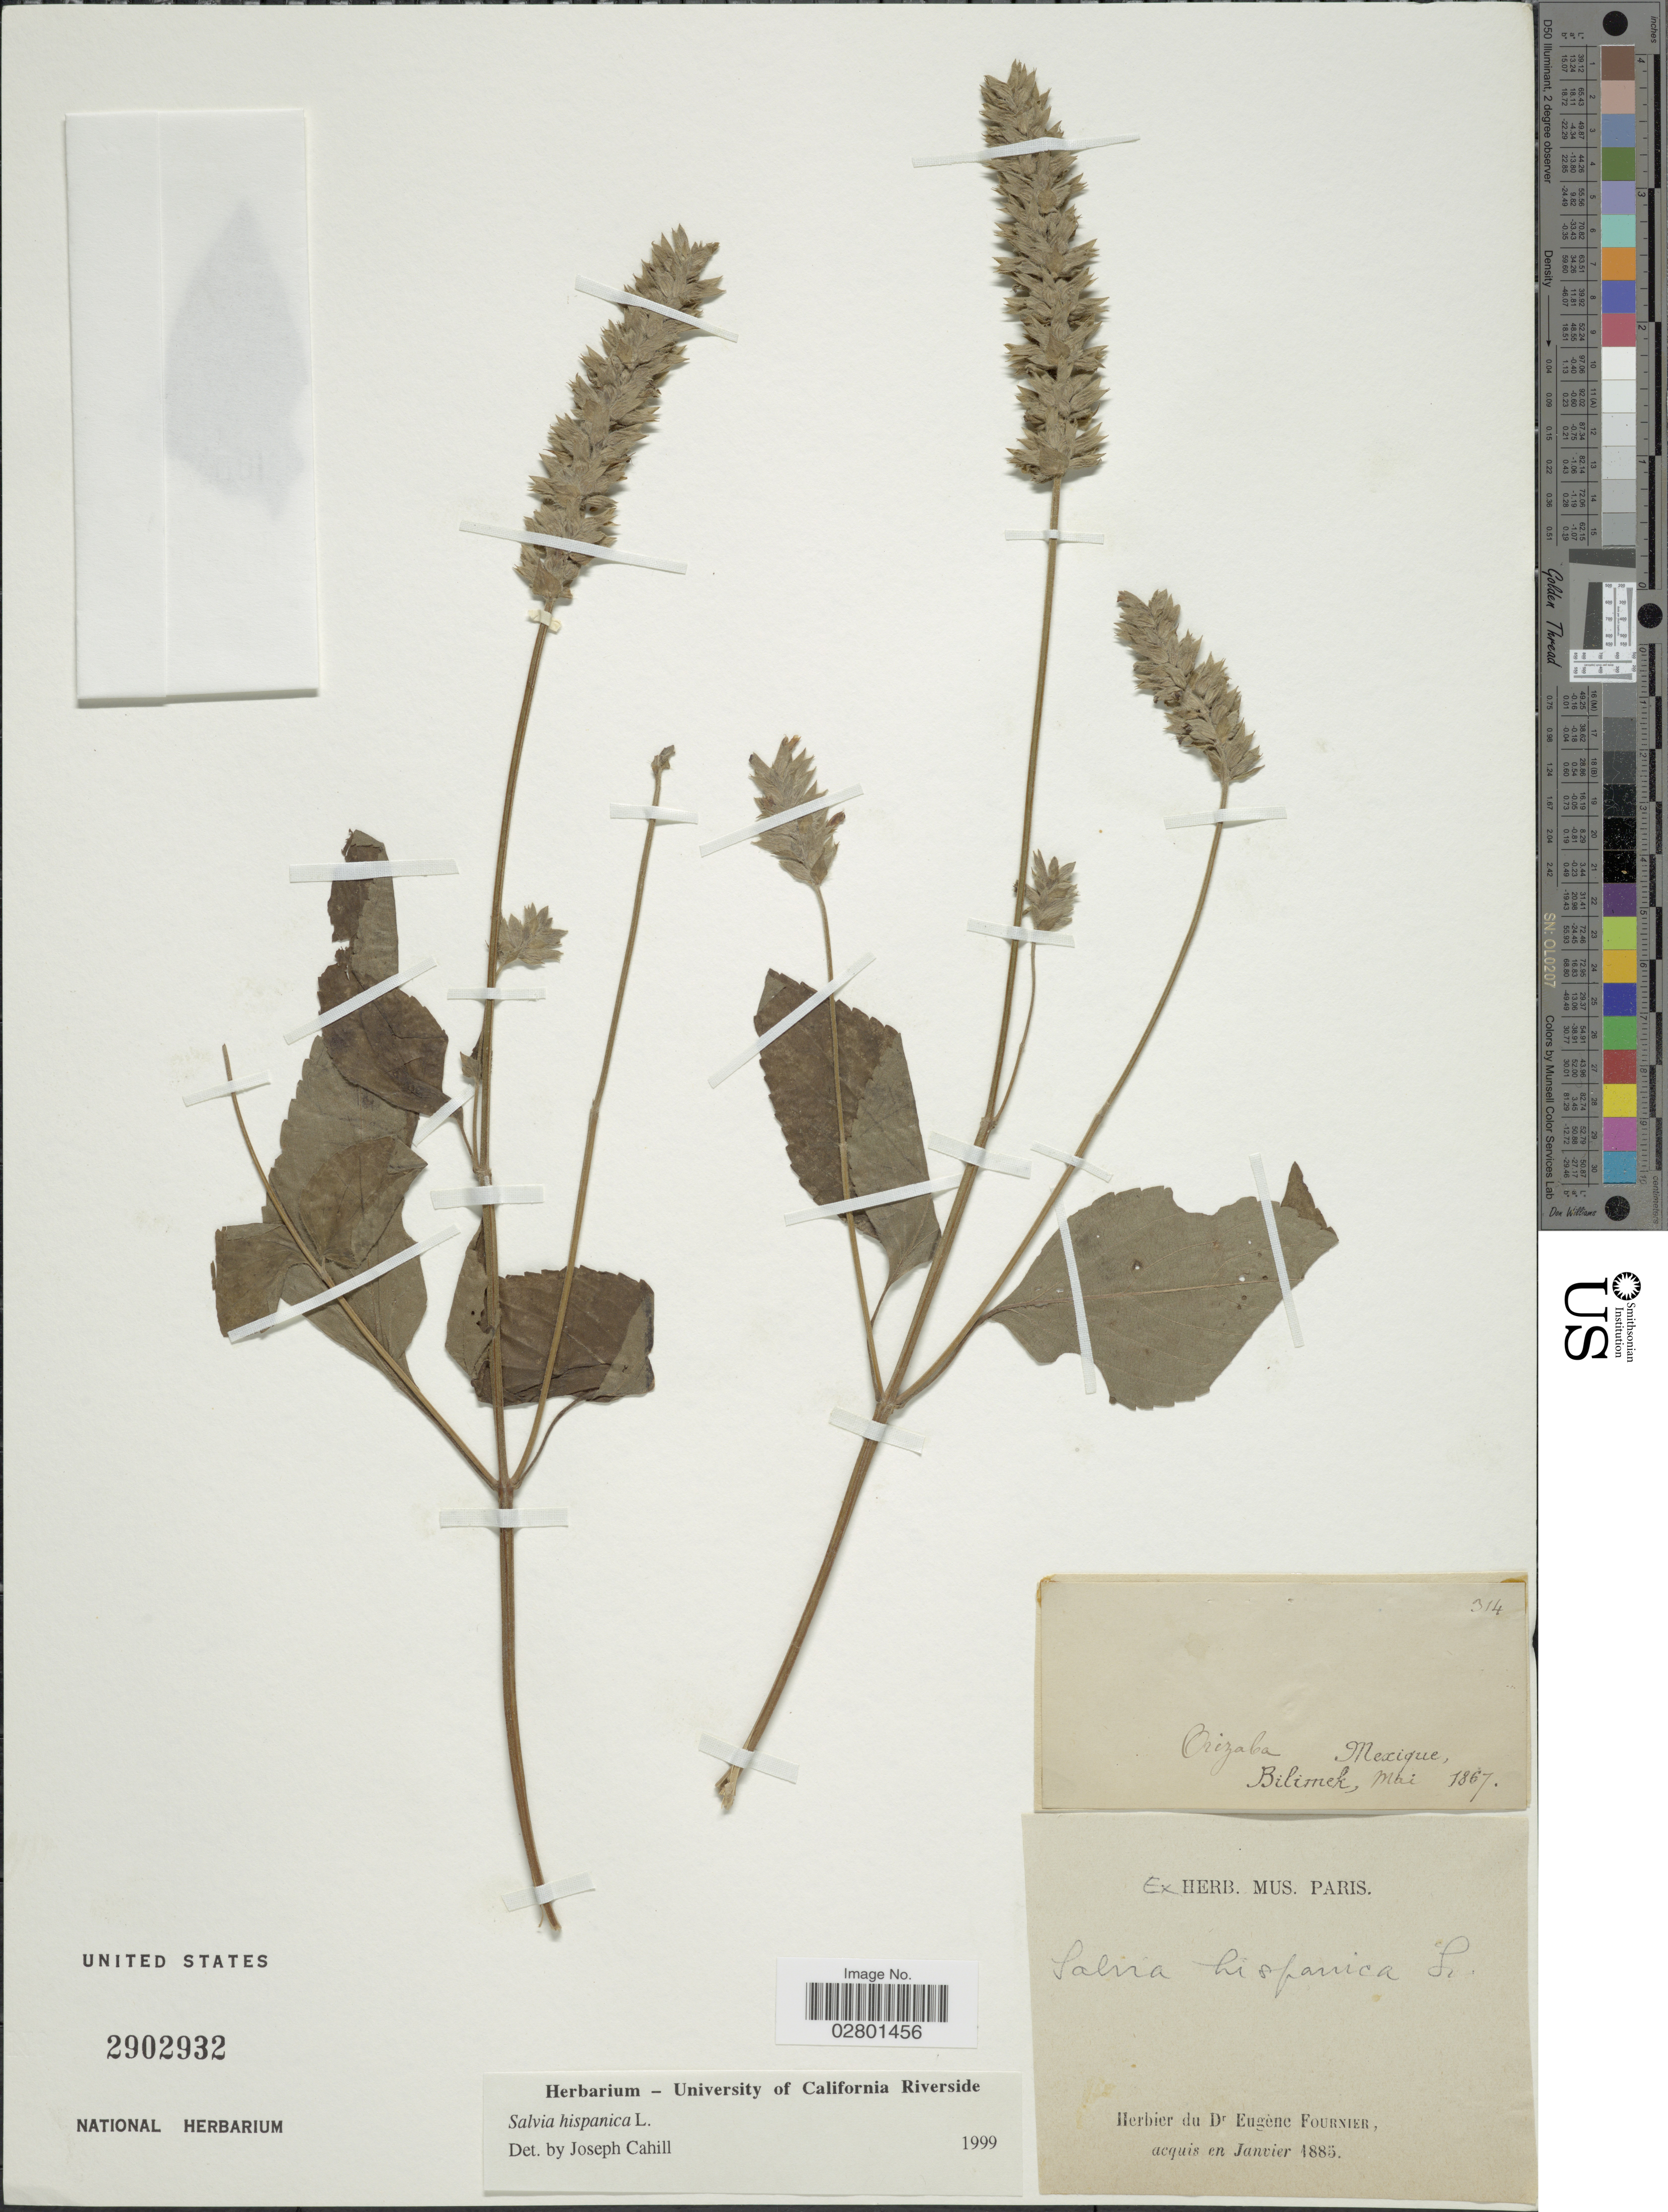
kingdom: Plantae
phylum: Tracheophyta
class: Magnoliopsida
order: Lamiales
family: Lamiaceae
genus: Salvia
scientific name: Salvia hispanica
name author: L.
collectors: -. Bilimek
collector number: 314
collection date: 1867-05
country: Mexico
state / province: Veracruz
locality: Orizaba.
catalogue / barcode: US 2902932